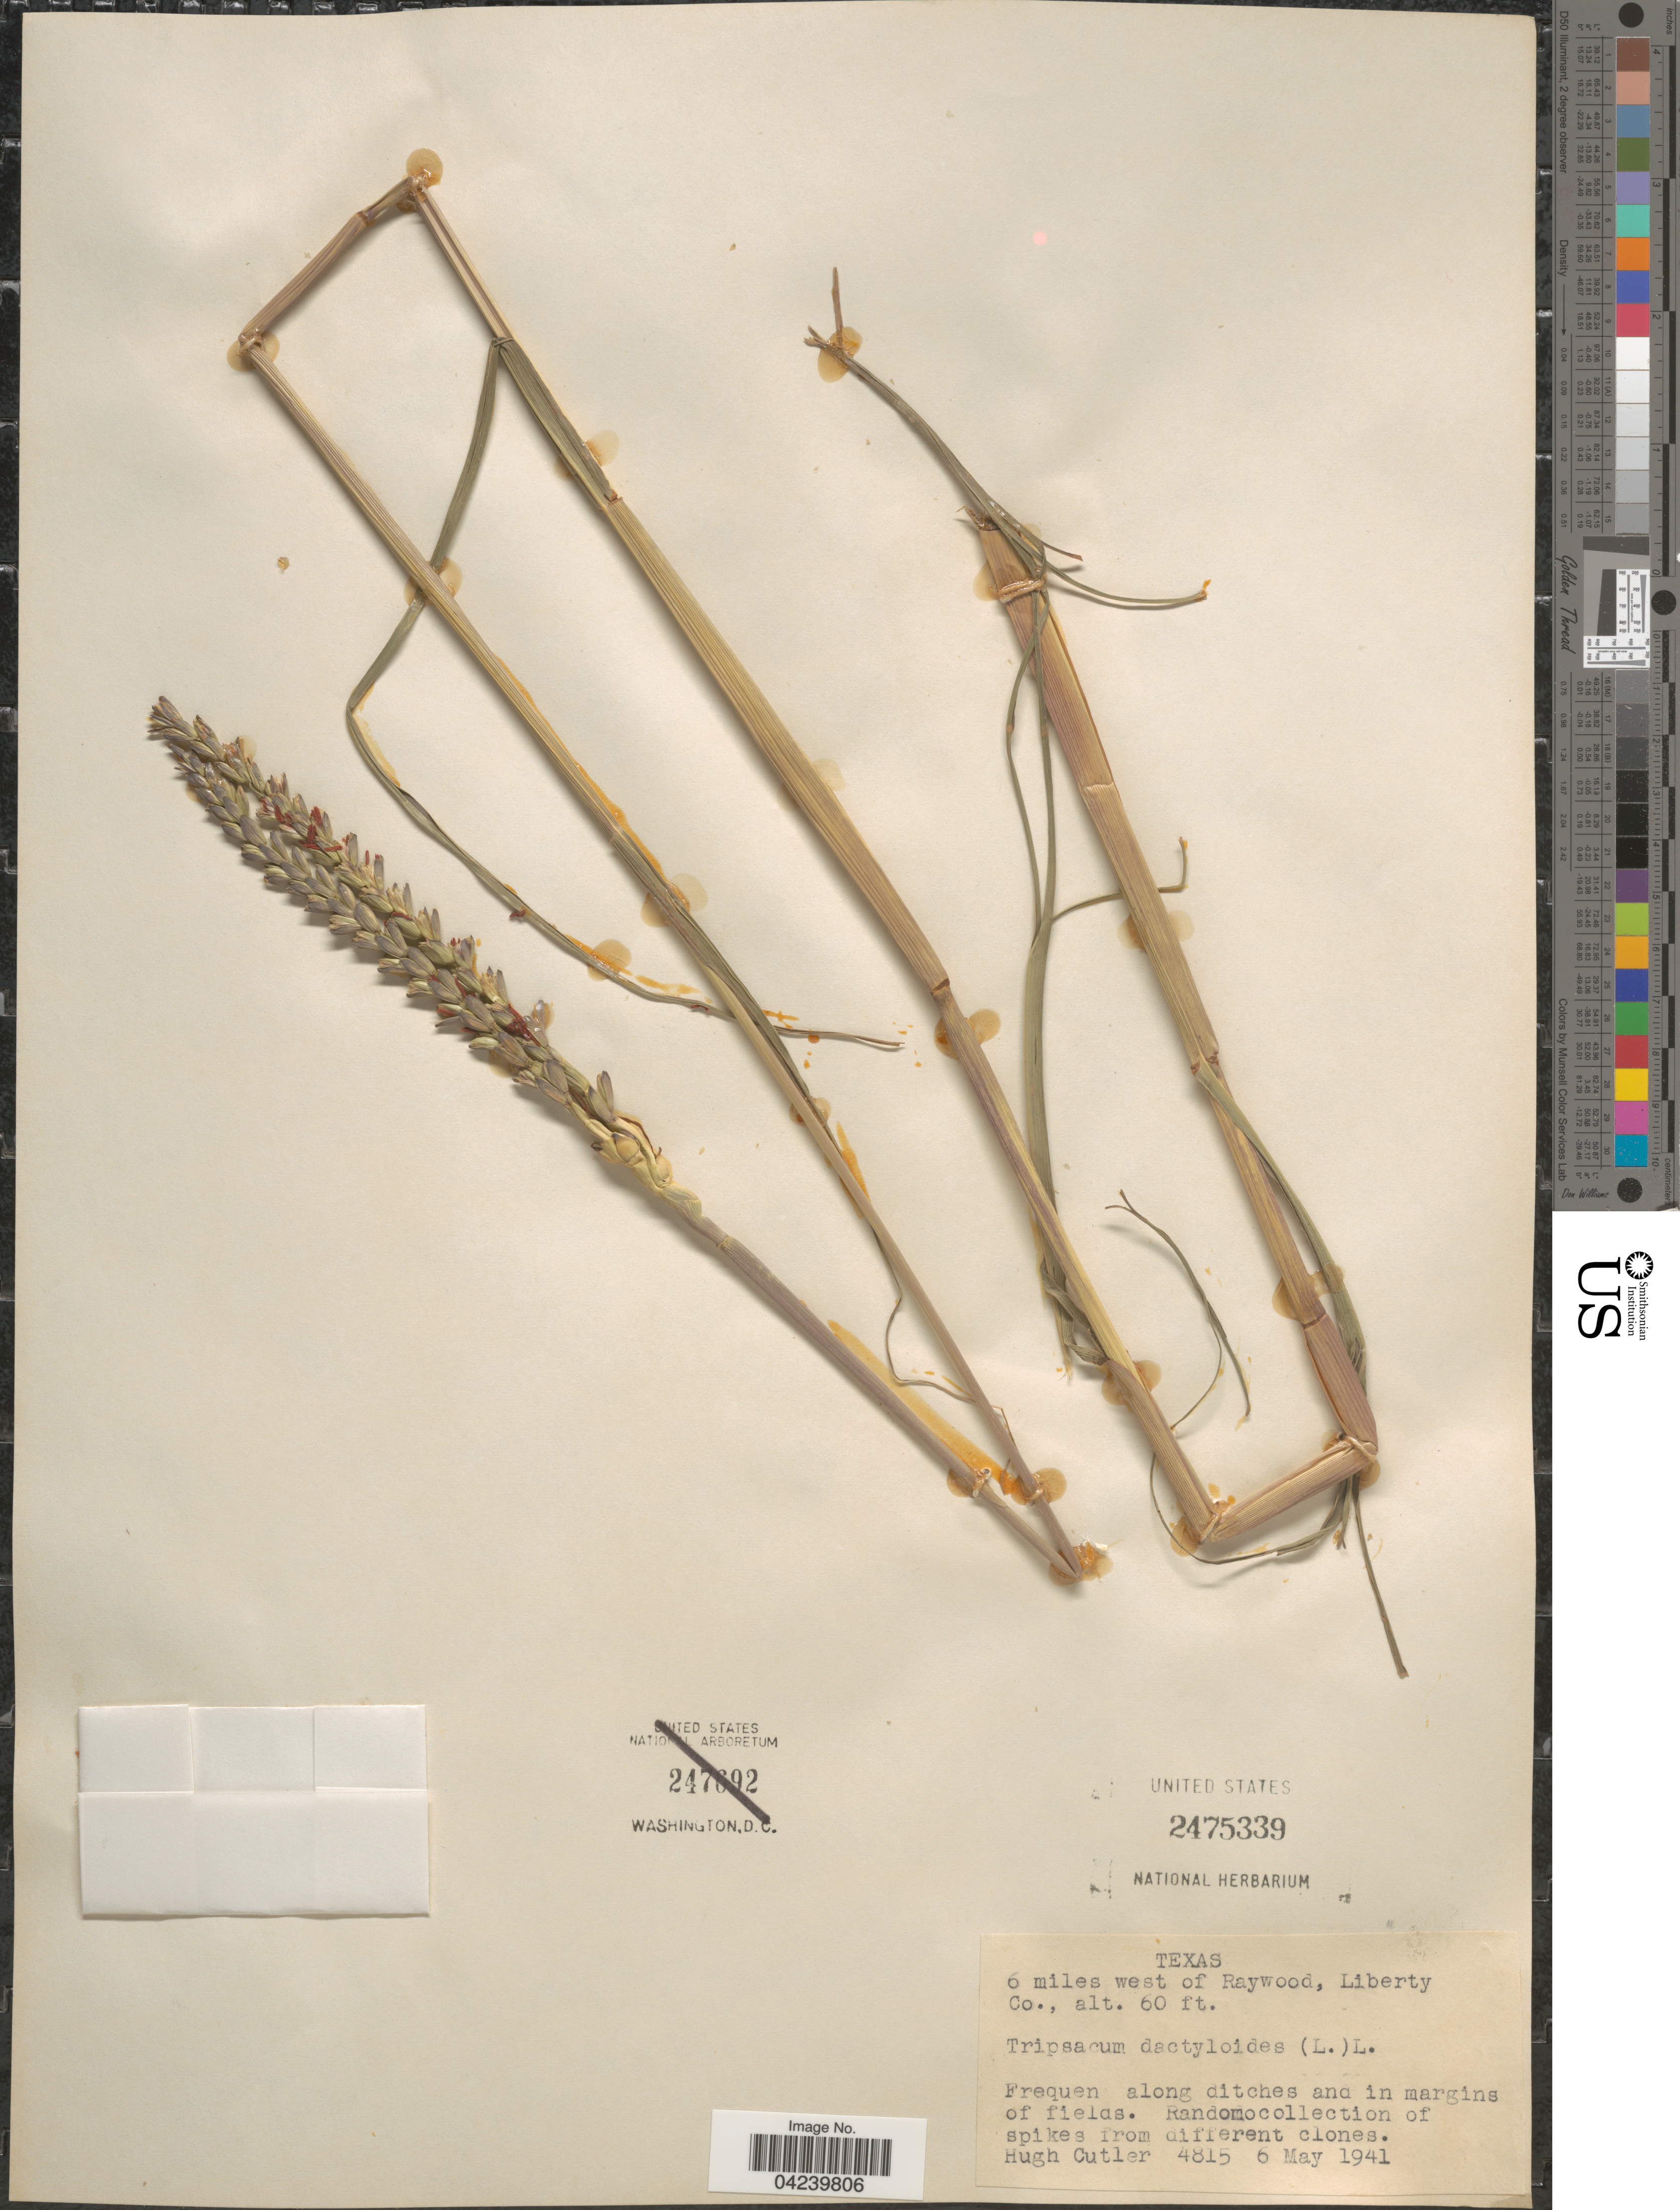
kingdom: Plantae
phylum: Tracheophyta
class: Liliopsida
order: Poales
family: Poaceae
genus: Tripsacum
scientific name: Tripsacum dactyloides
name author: (L.) L.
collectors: H. C. Cutler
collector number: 4815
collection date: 1941-05-06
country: United States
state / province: Texas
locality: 6 miles west of Raywood, Liberty Co.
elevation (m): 18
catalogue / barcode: US 2475339